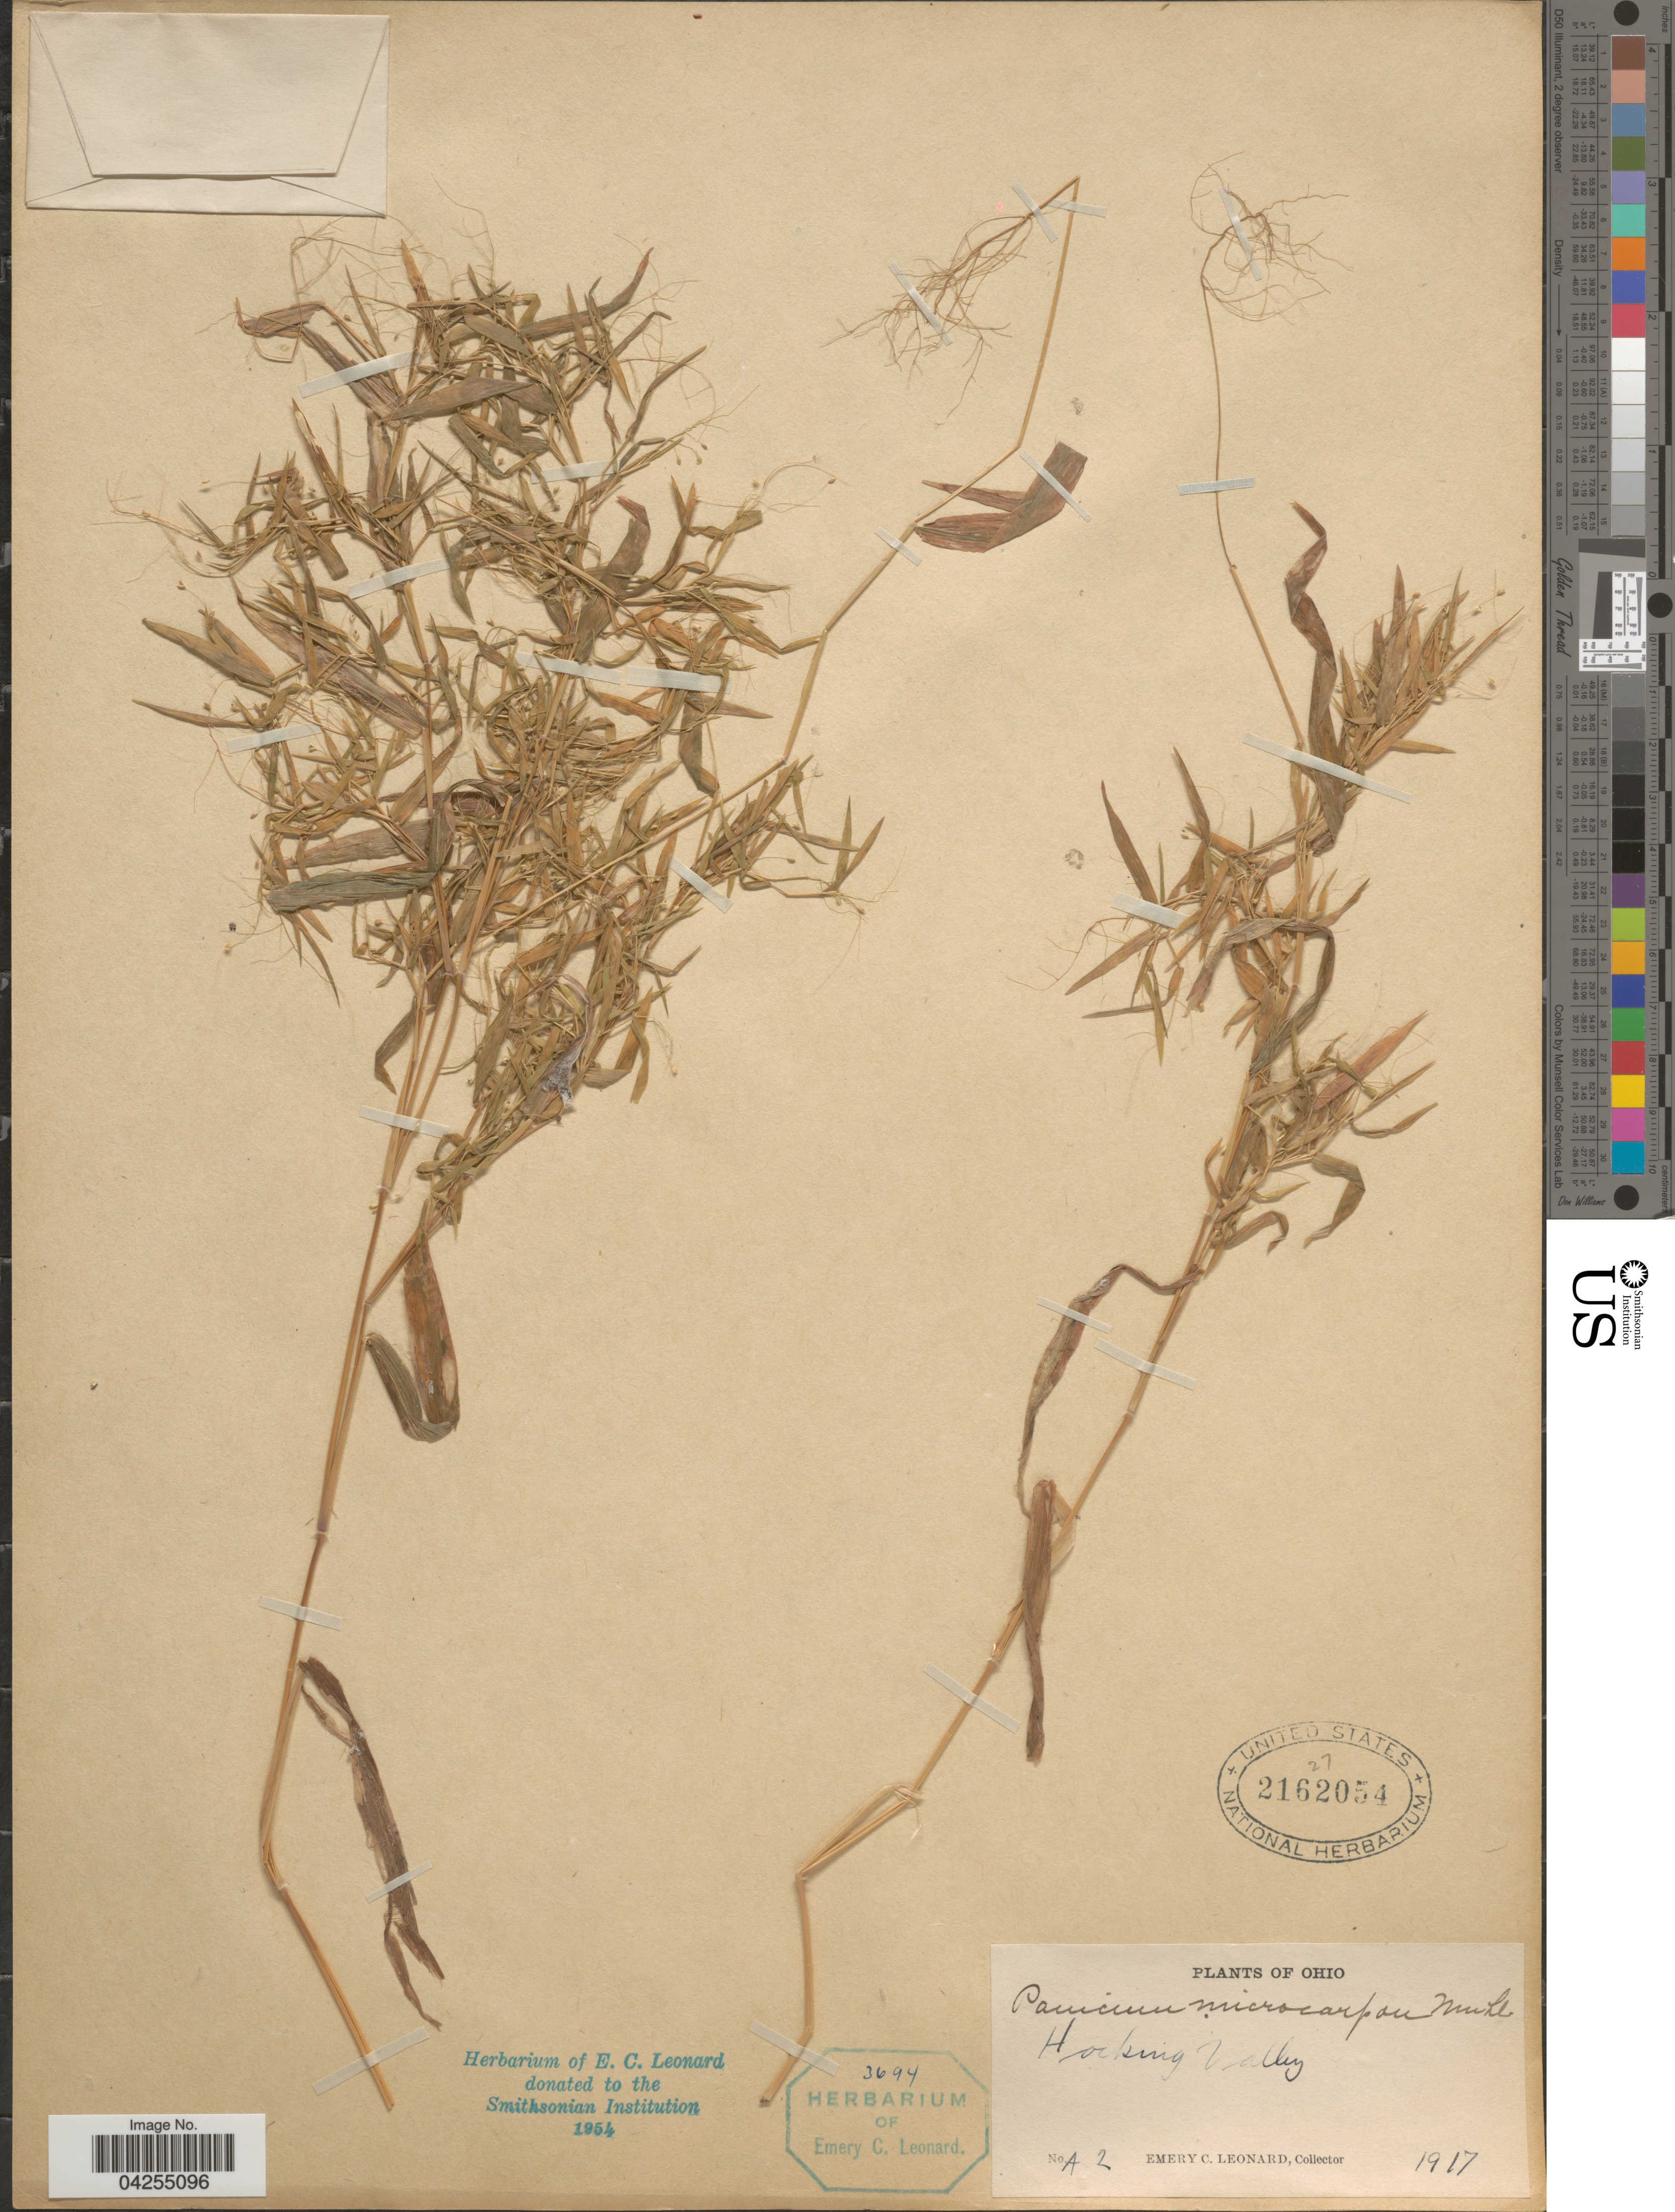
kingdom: Plantae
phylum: Tracheophyta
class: Liliopsida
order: Poales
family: Poaceae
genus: Dichanthelium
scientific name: Dichanthelium dichotomum var. dichotomum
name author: (L.) Gould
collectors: E. C. Leonard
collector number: A2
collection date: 1917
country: United States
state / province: Ohio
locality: Hocking Valley.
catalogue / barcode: US 2162054